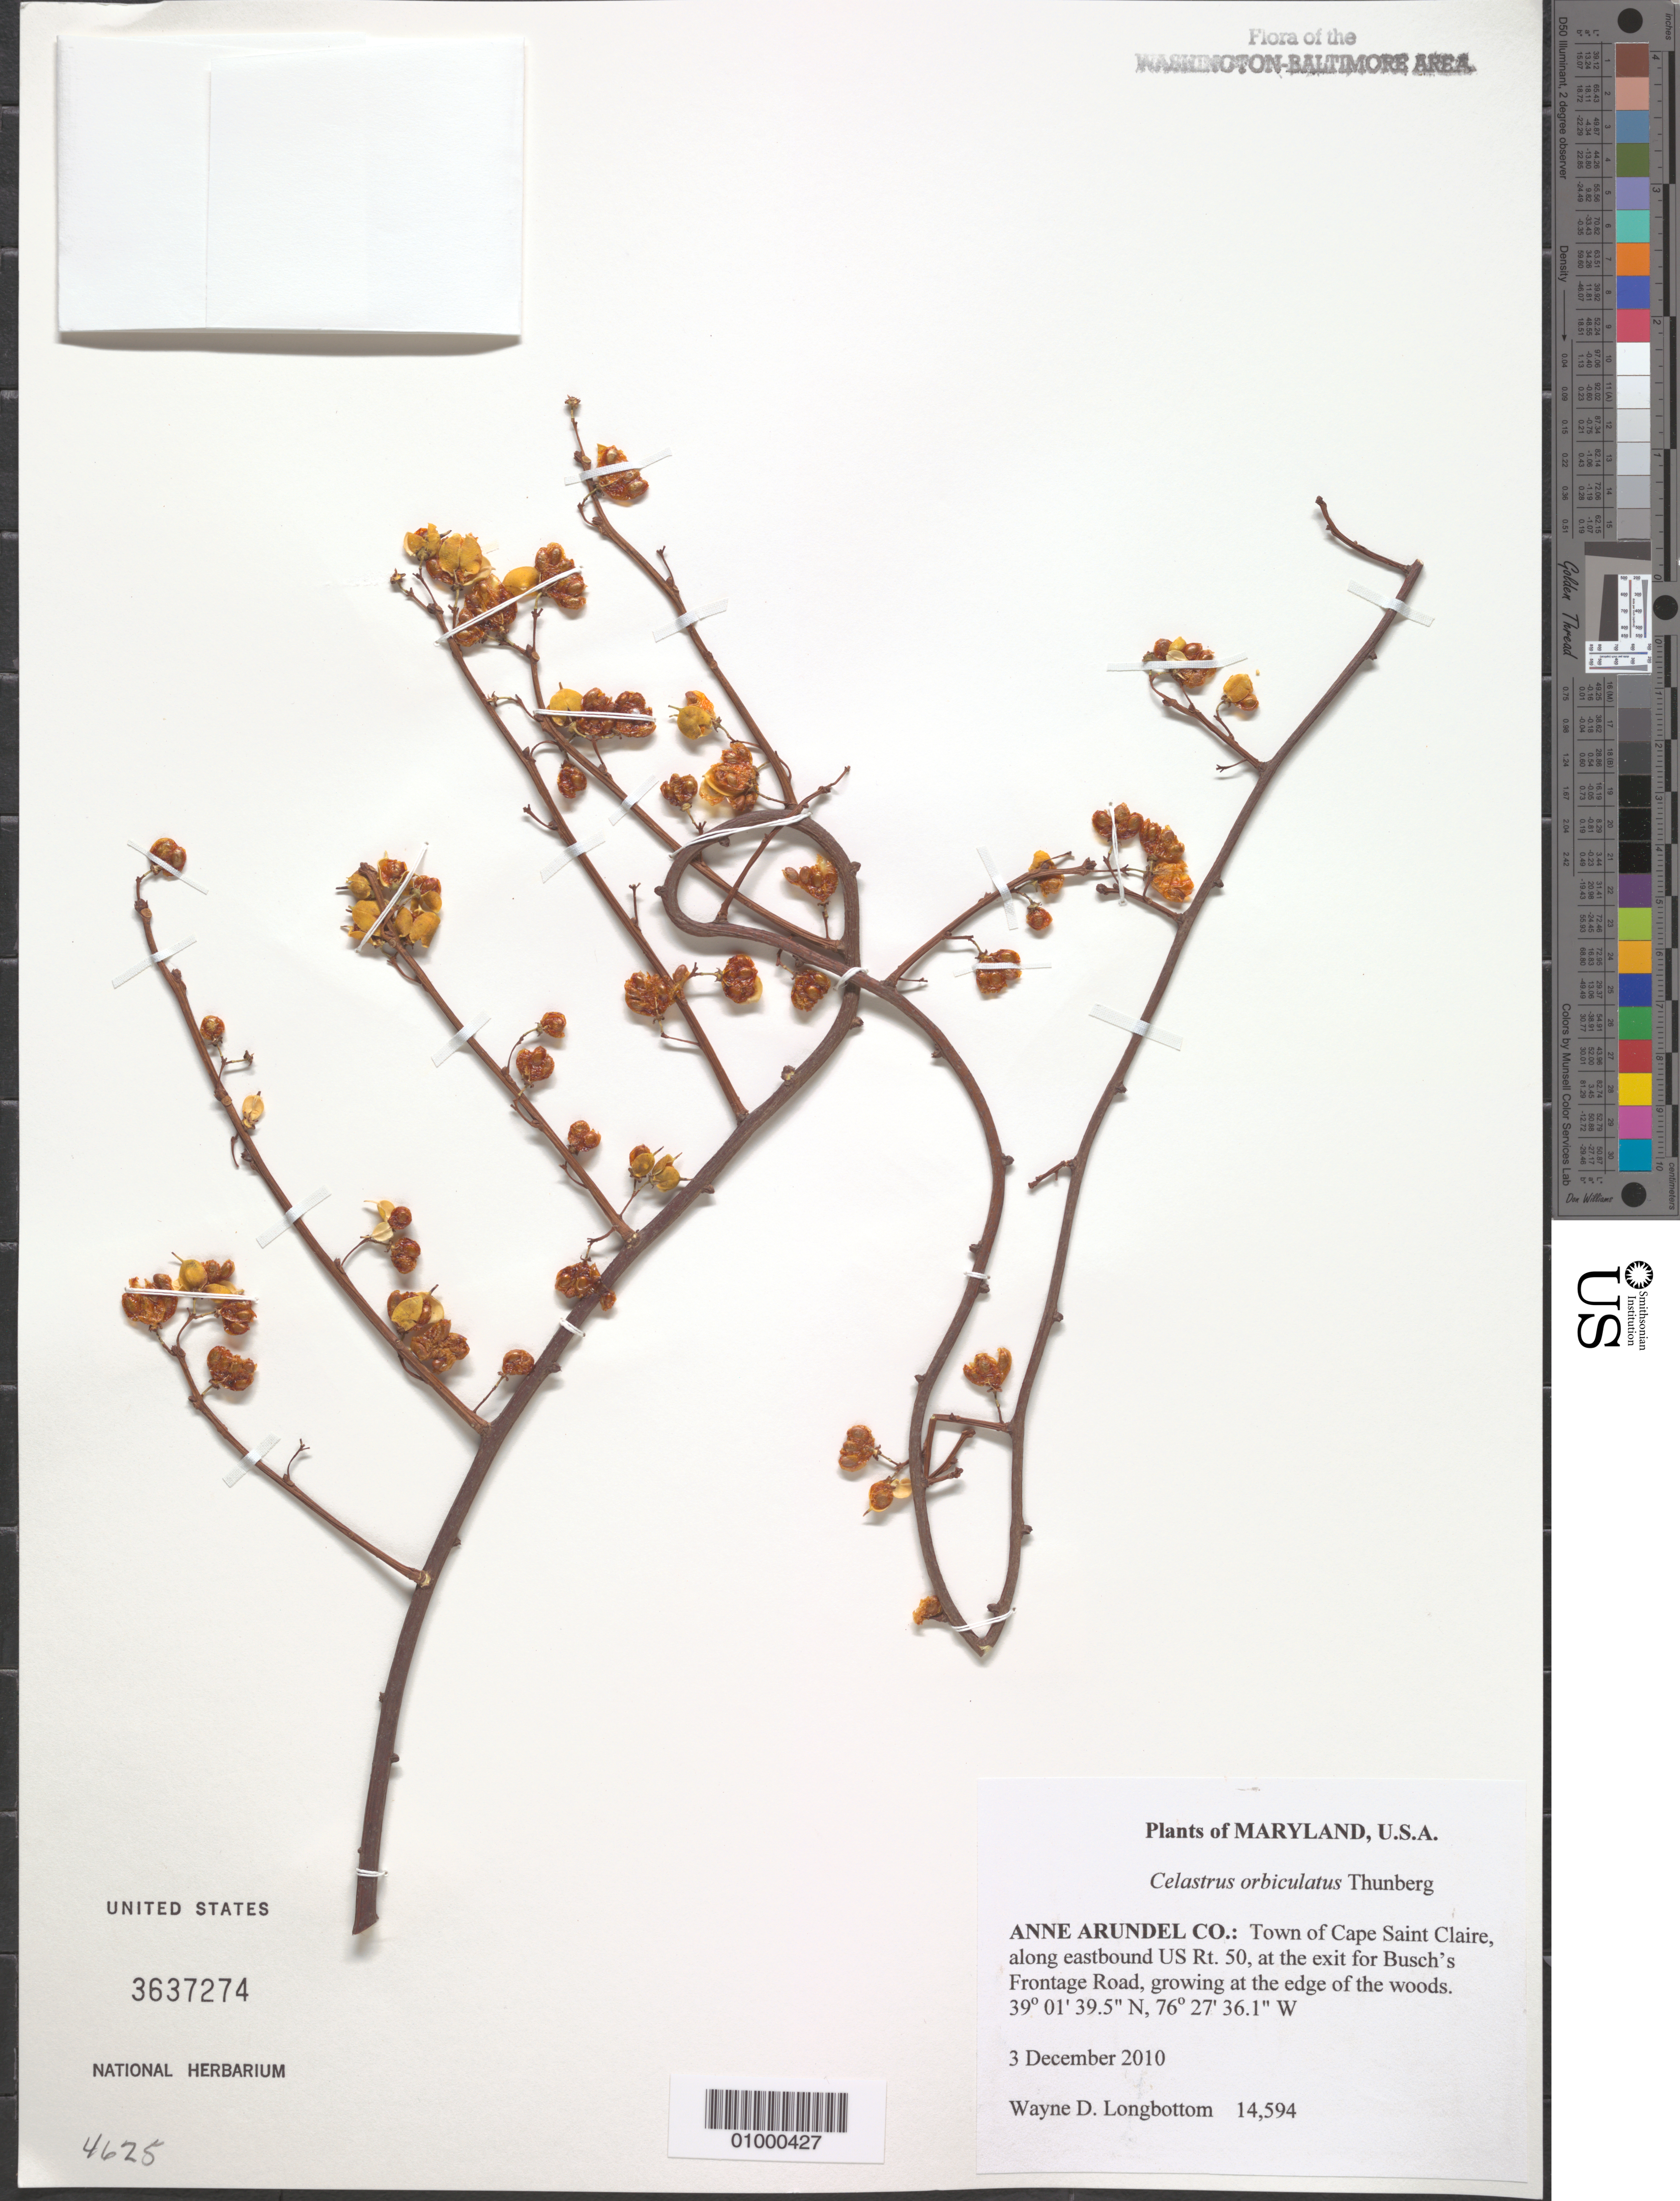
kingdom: Plantae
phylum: Tracheophyta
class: Magnoliopsida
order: Celastrales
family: Celastraceae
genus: Celastrus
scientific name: Celastrus orbiculatus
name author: Thunb.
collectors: W. D. Longbottom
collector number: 14594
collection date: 2010-12-03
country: United States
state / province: Maryland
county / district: Anne Arundel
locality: Town of Cape Saint Claire, along eastbound US Rt. 50, at the exit for Busch's Frontage Road, growing at the edge of the woods.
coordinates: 39 01 39.5 N, 76 27 36.1 W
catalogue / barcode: US 3637274